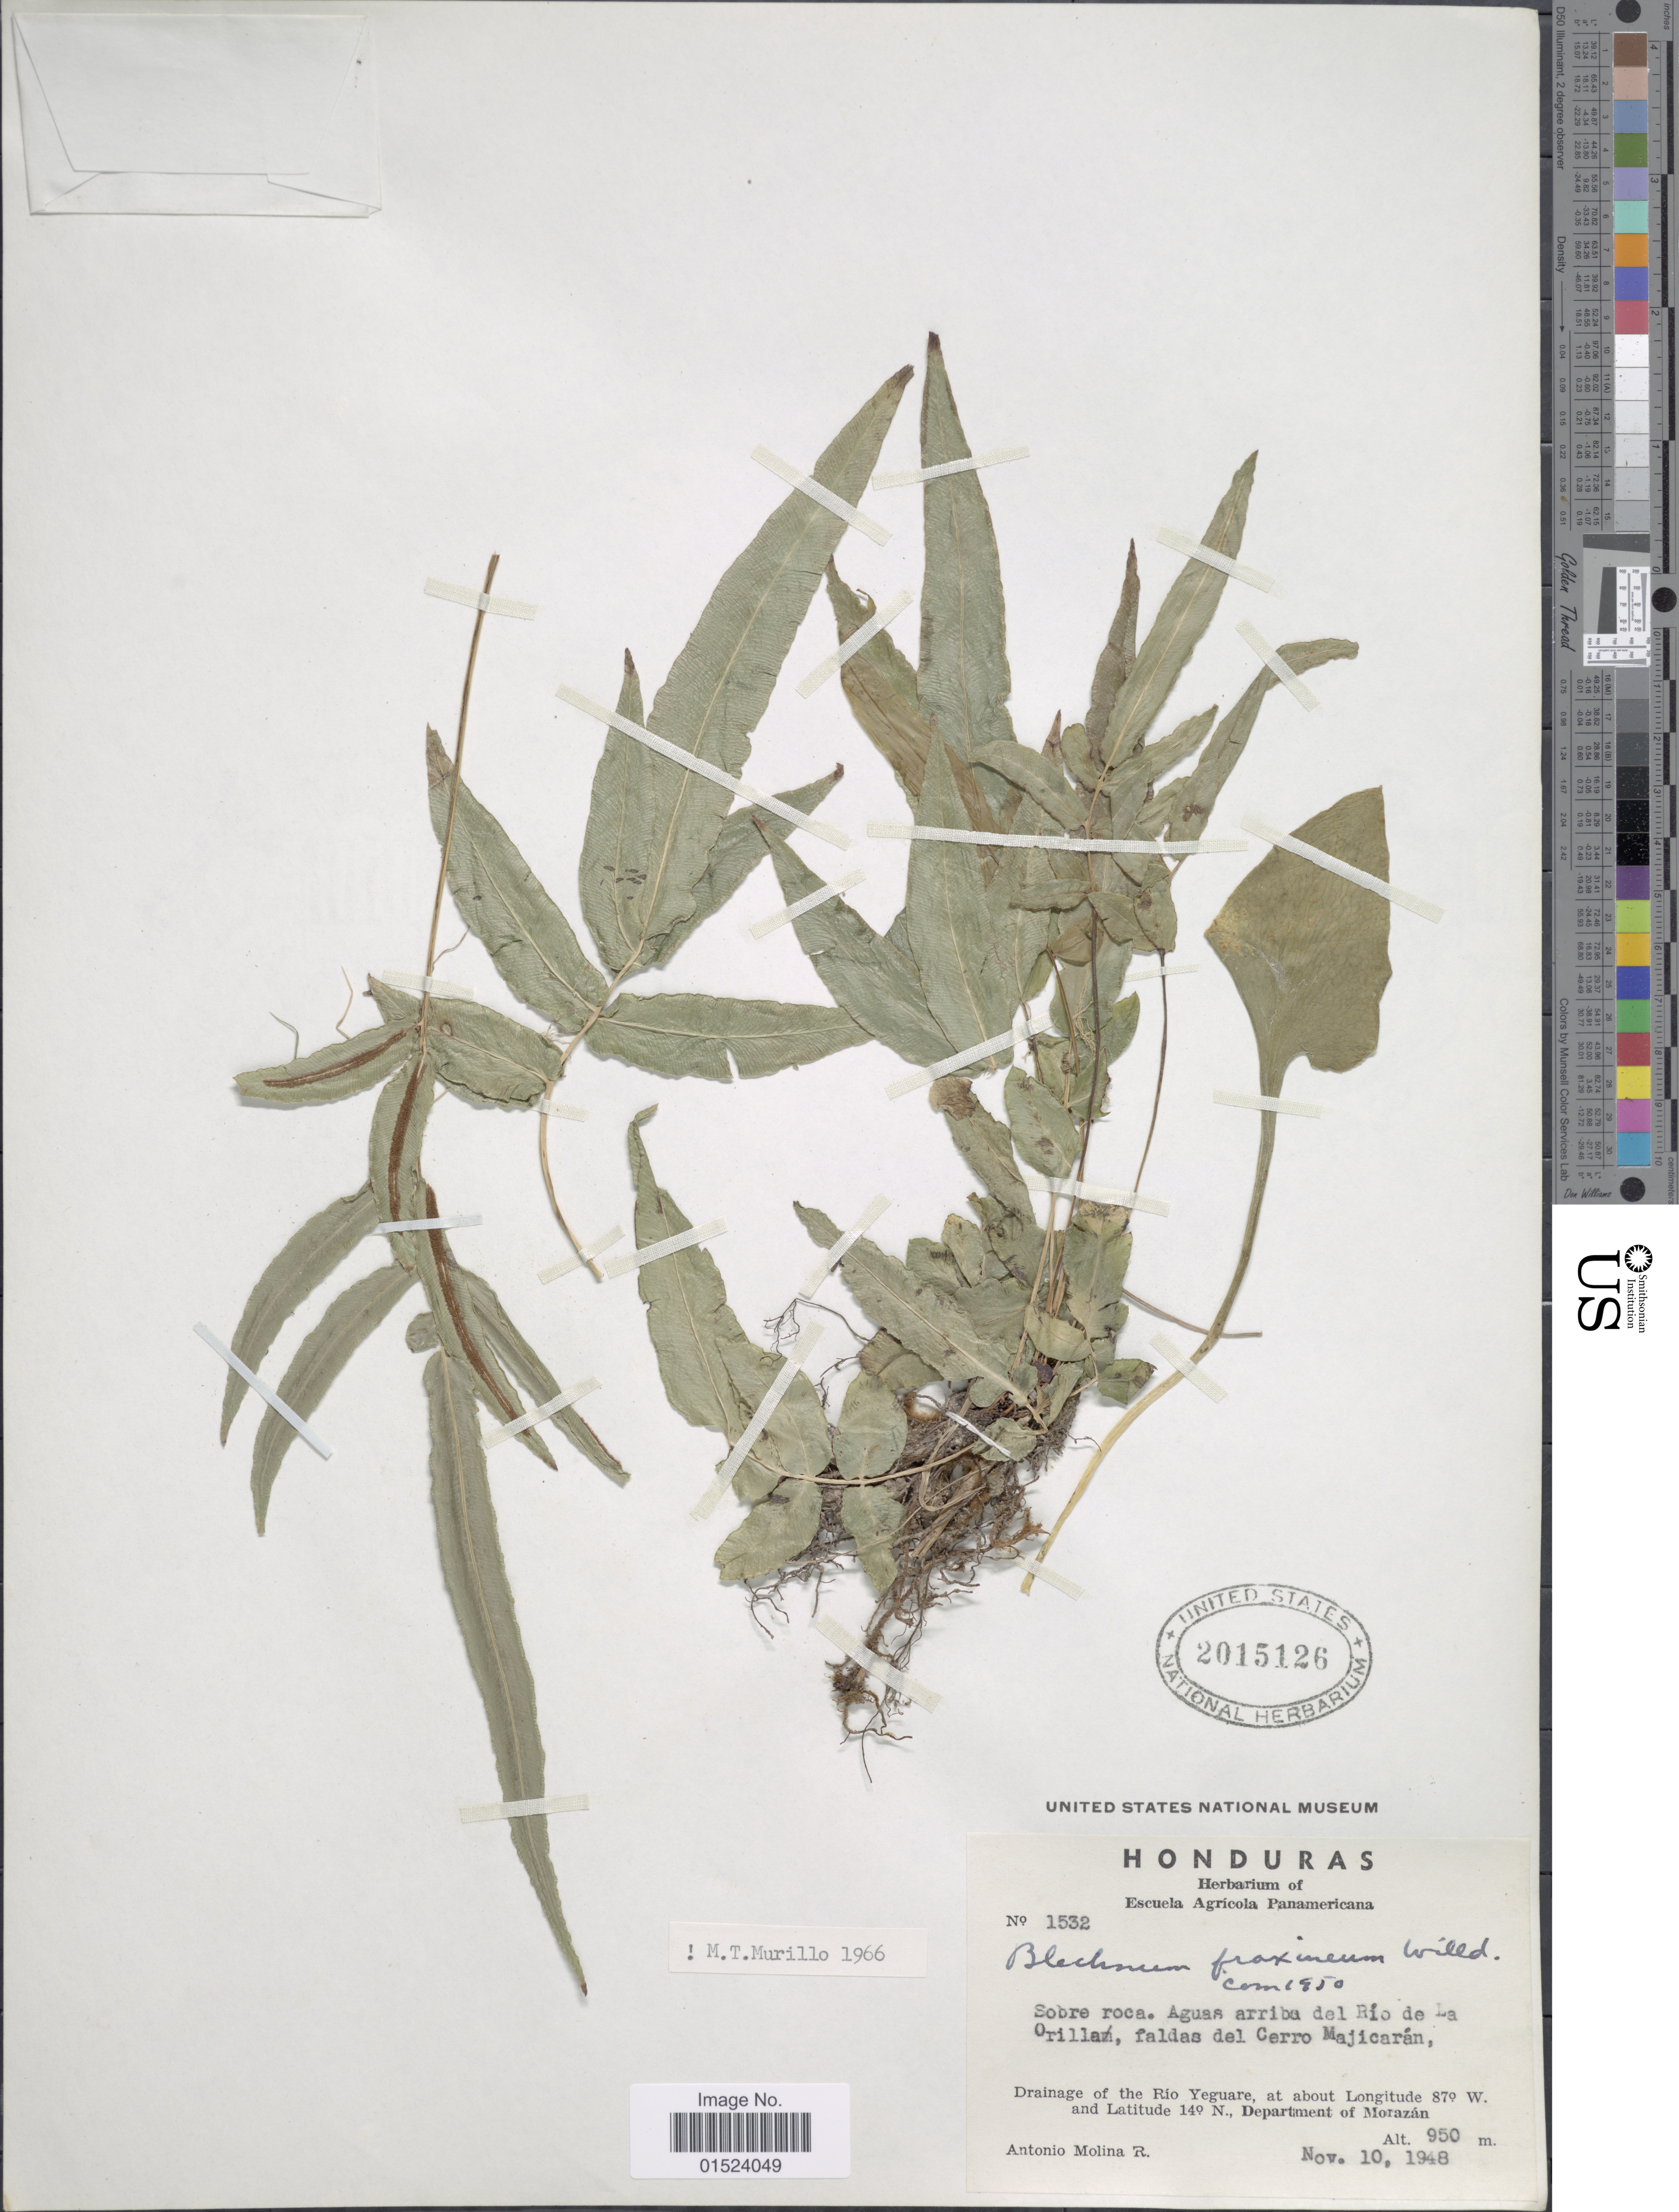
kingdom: Plantae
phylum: Tracheophyta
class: Polypodiopsida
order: Polypodiales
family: Blechnaceae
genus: Blechnum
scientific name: Blechnum gracile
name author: Kaulf.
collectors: A. Molina R.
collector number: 1532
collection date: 1948-11-10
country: Honduras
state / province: Fco. Morazán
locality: Drainage of the Río Yeguare, Department of Morazan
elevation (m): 950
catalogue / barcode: US 2015126